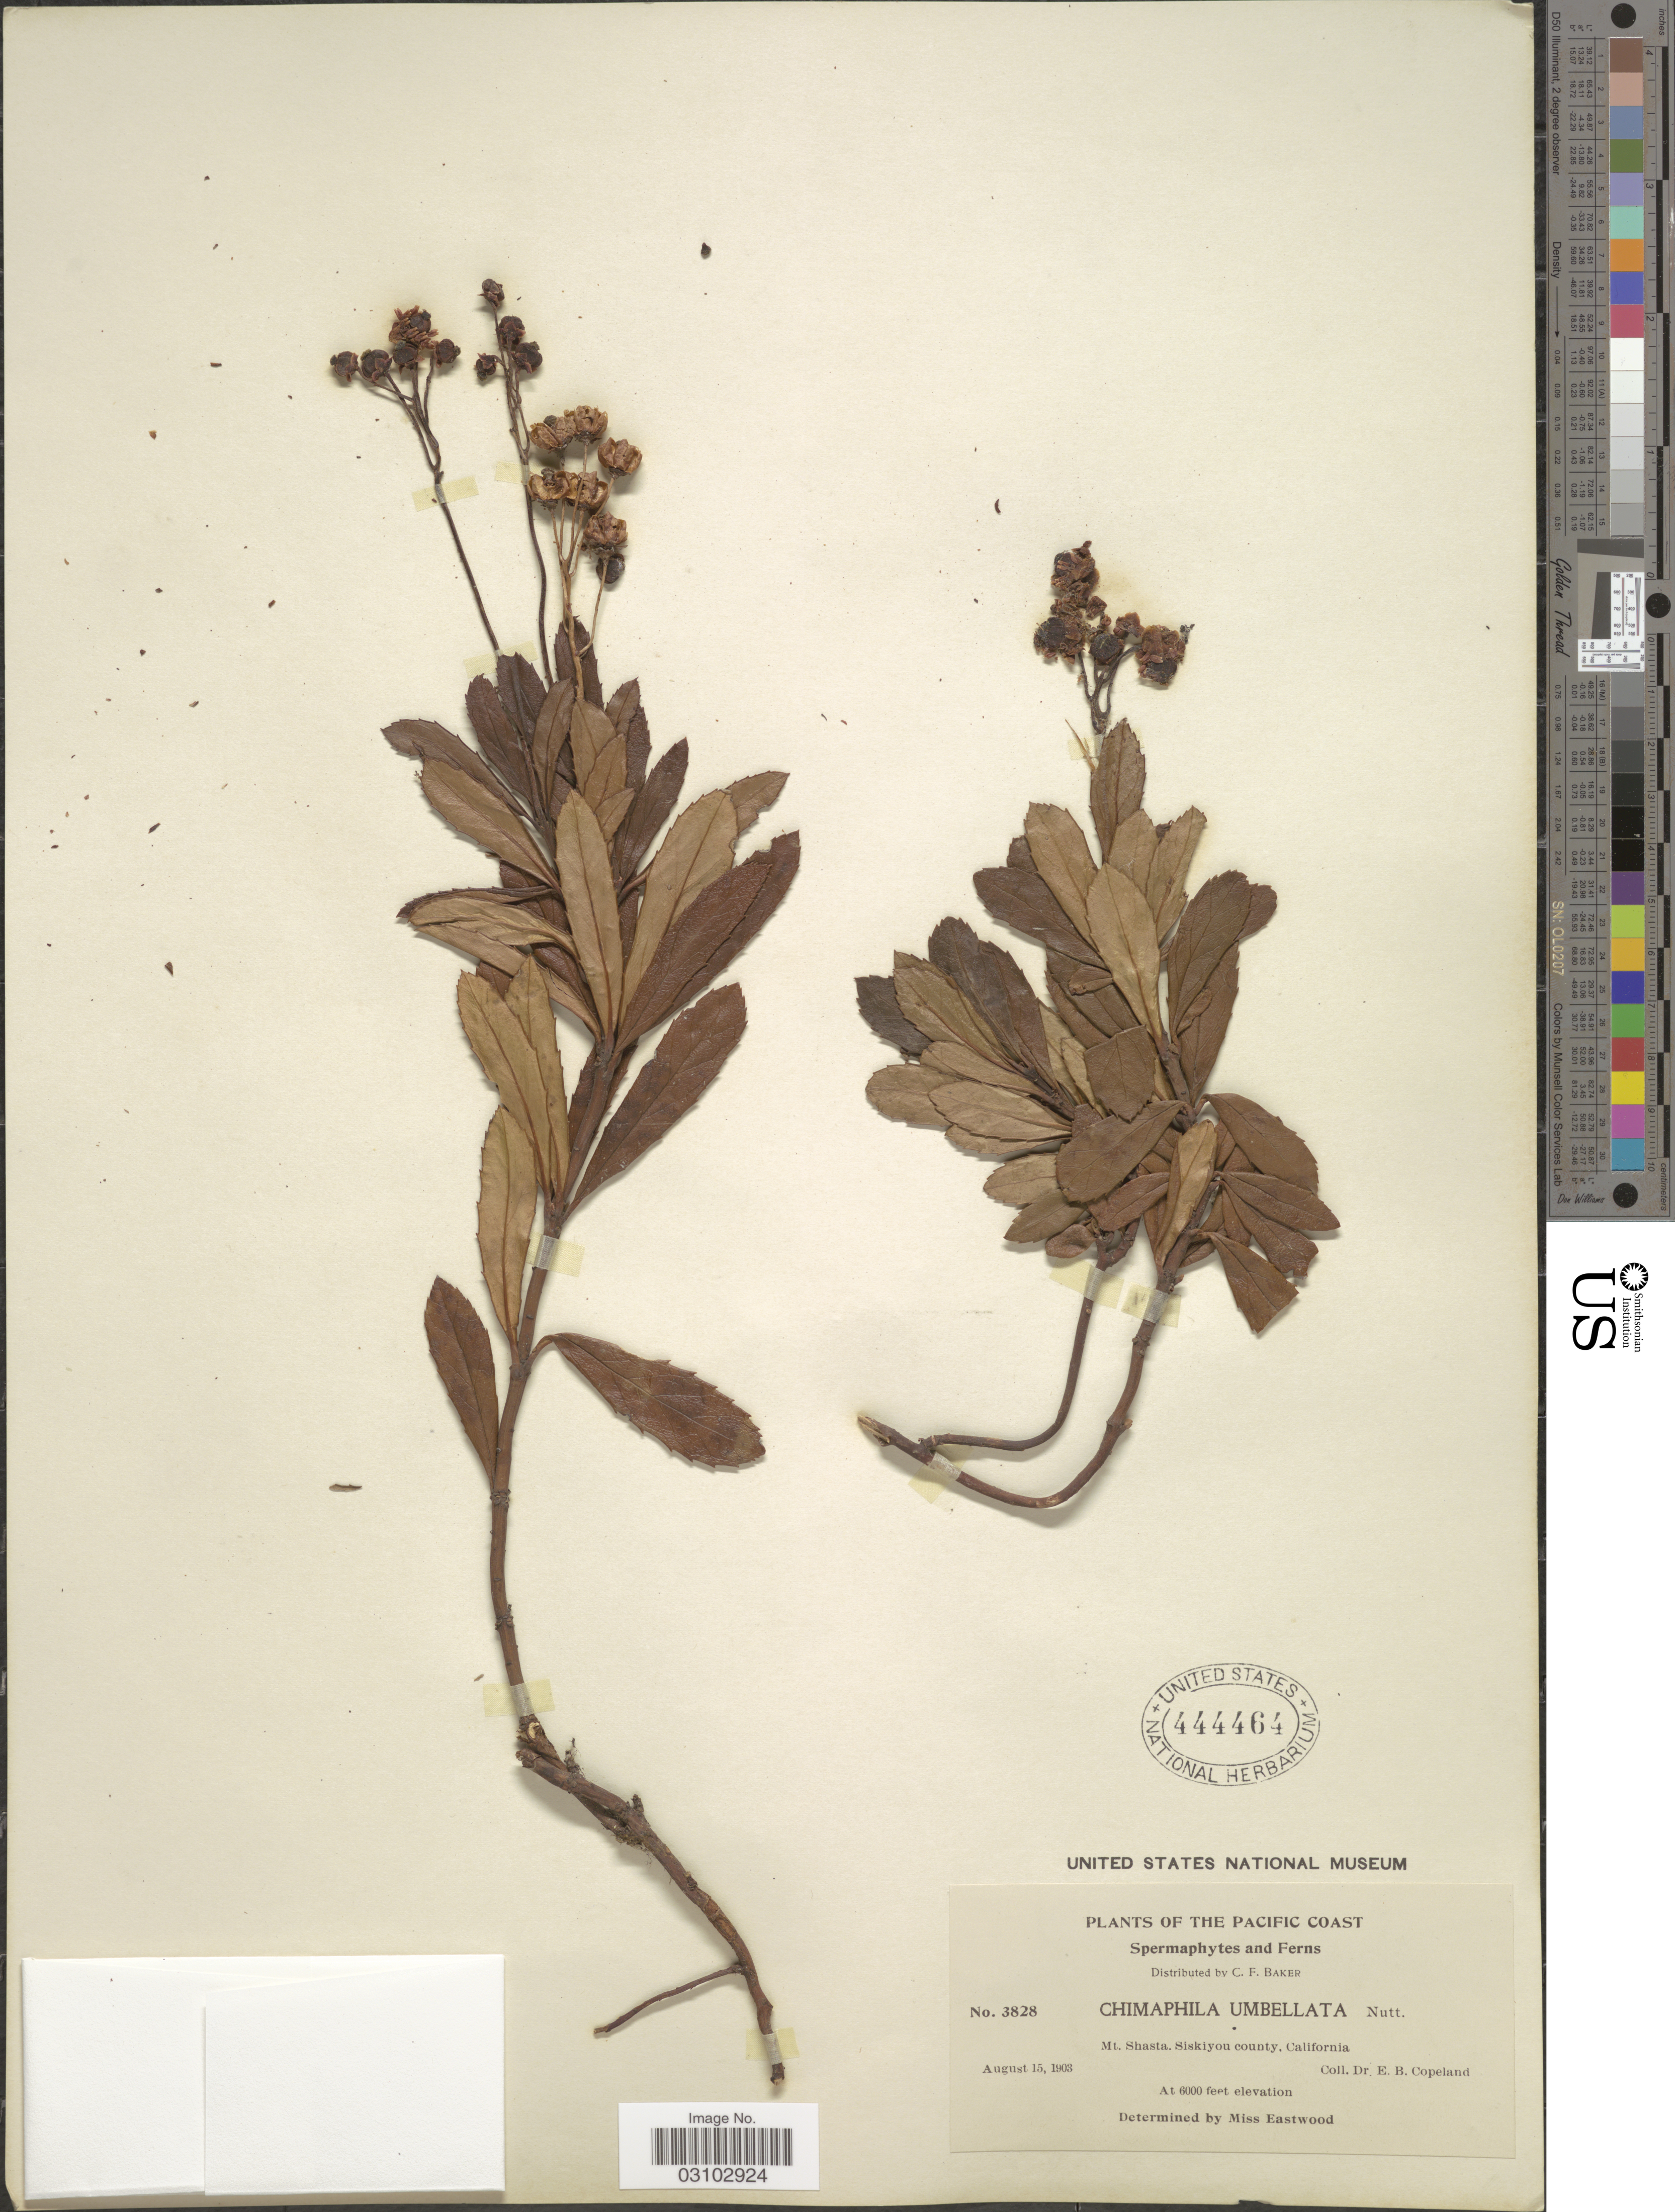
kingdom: Plantae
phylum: Tracheophyta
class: Magnoliopsida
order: Ericales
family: Ericaceae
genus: Chimaphila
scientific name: Chimaphila umbellata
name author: (L.) W.P.C. Barton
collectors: E. B. Copeland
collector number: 3828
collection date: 1903-08-15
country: United States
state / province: California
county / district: Siskiyou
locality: The Pacific Coast. Mt. Shasta, Siskiyou county.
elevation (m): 1829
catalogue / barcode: US 444464